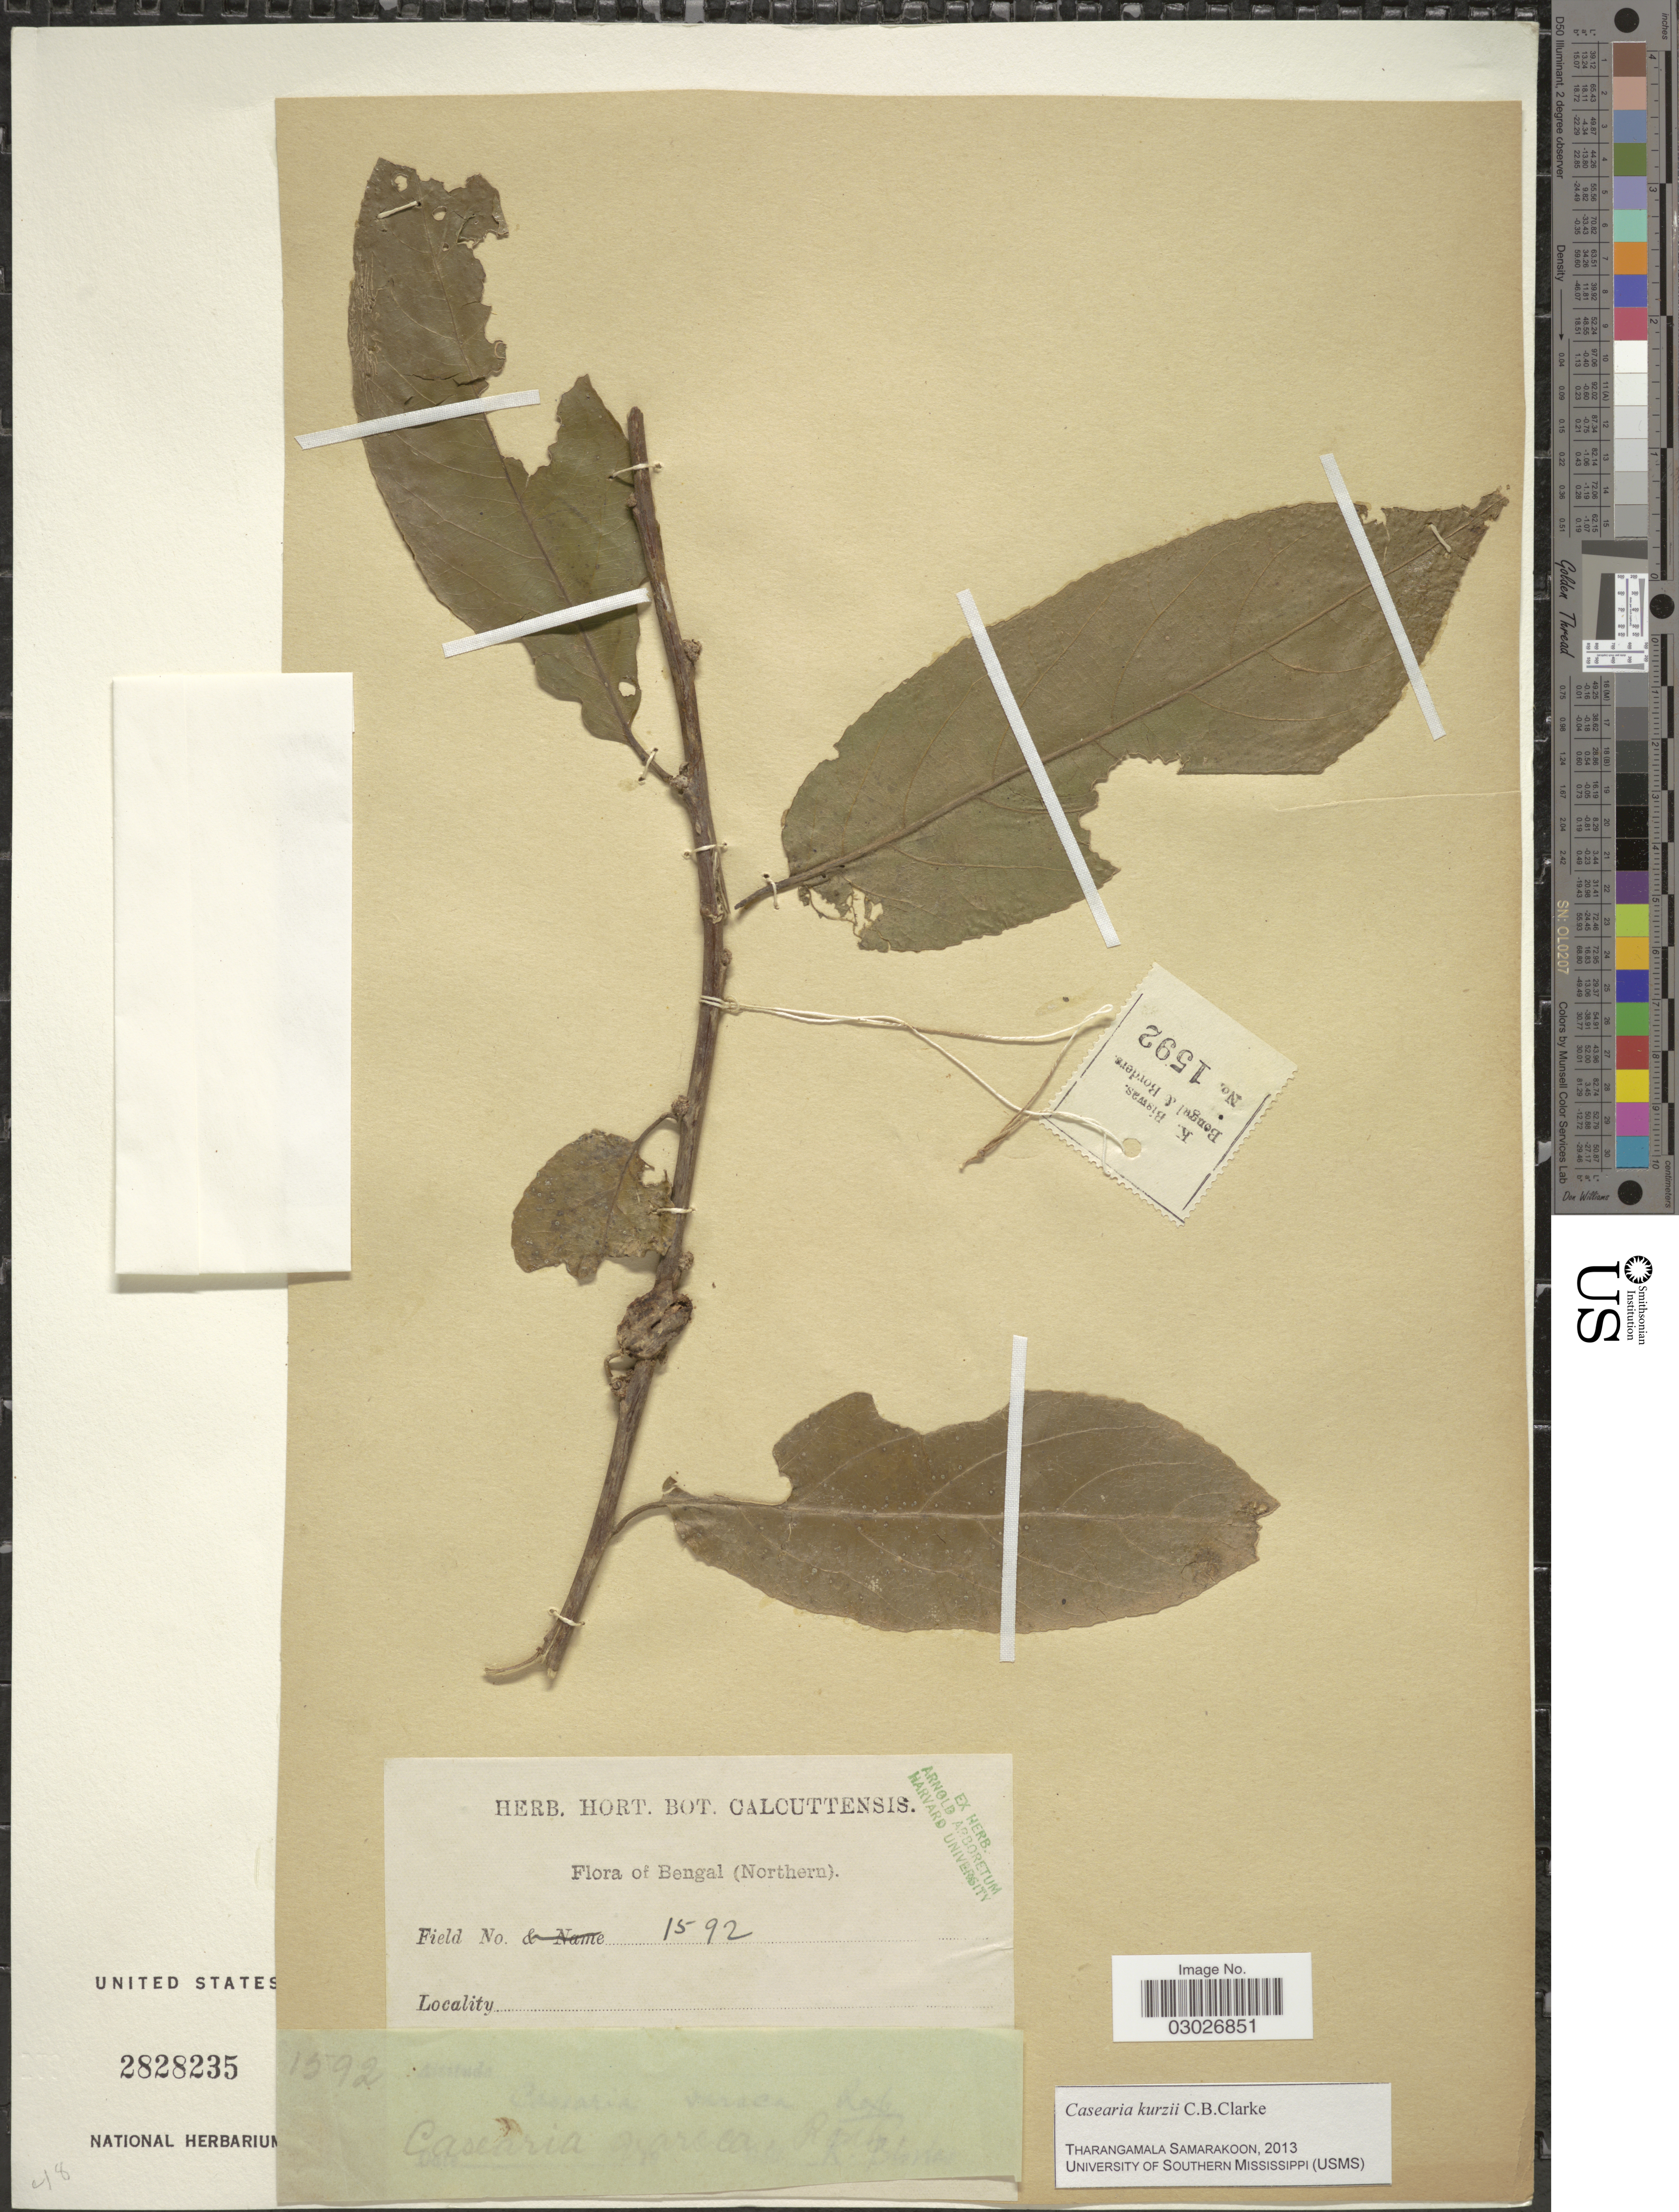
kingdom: Plantae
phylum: Tracheophyta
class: Magnoliopsida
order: Malpighiales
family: Salicaceae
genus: Casearia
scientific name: Casearia kurzii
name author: C.B. Clarke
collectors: ex Herb. Hort. Bot. Calcuttensis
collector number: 1592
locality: Bengal (Northern).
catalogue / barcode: US 2828235